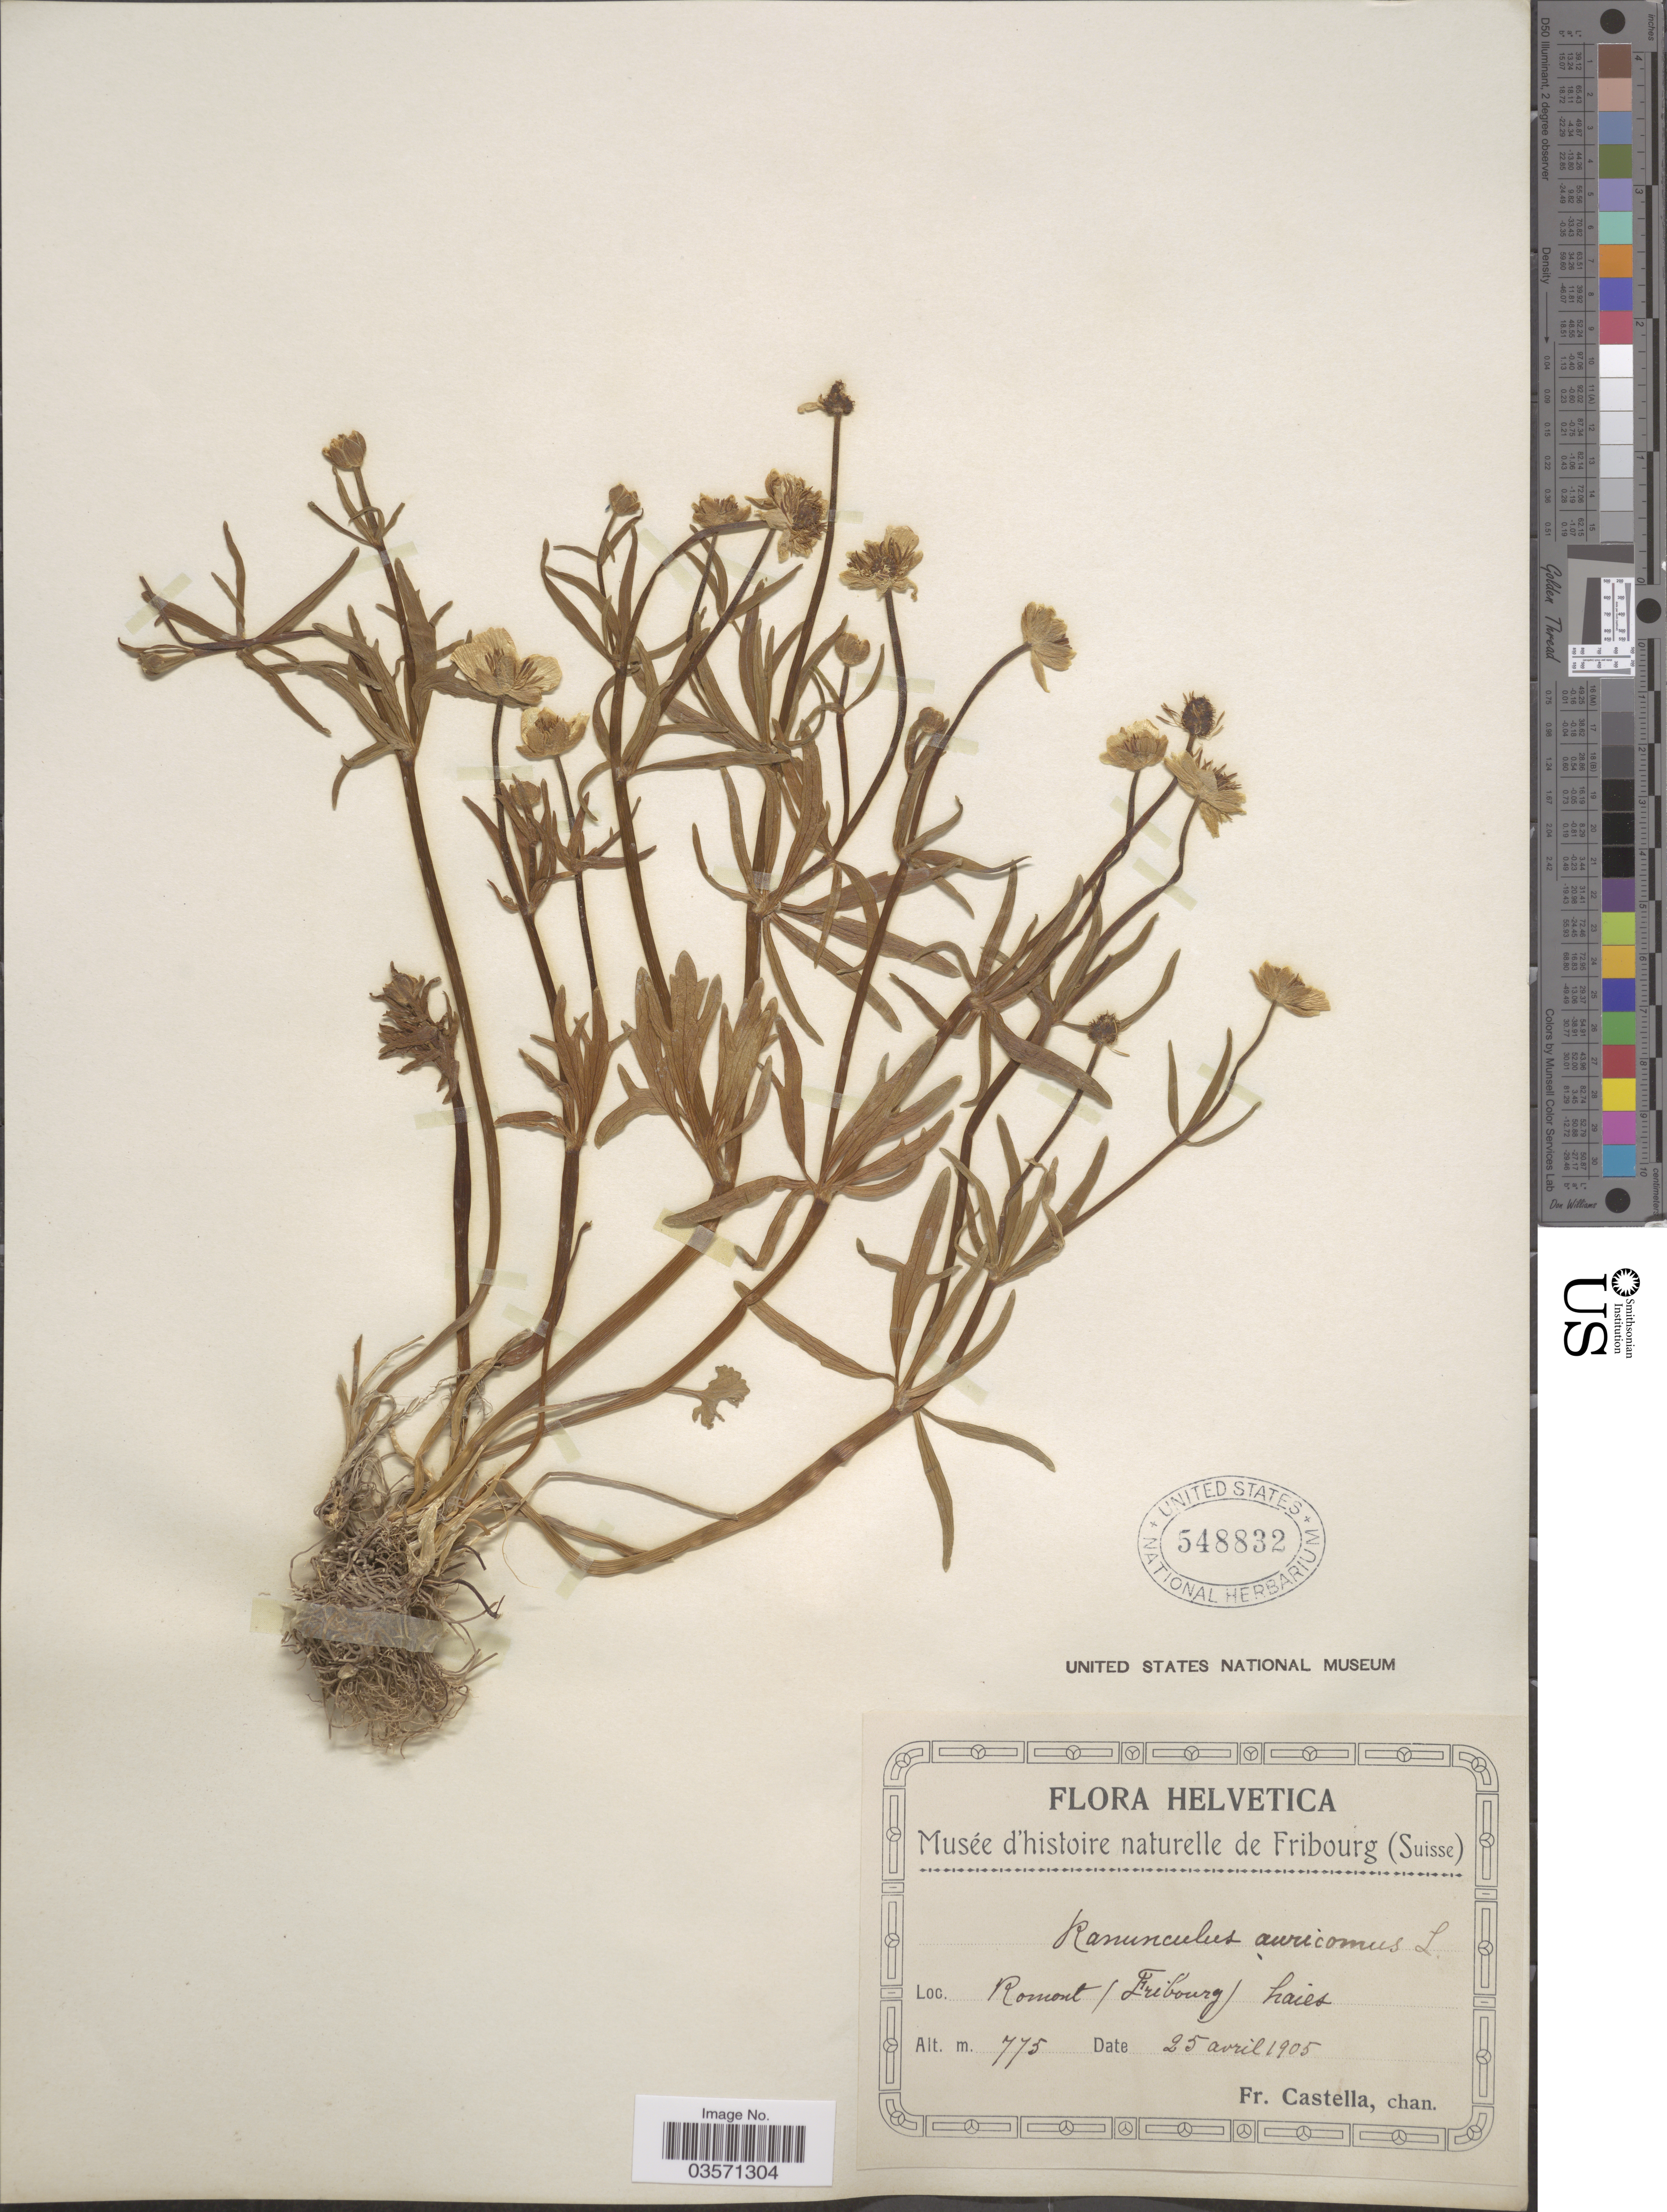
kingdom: Plantae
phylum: Tracheophyta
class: Magnoliopsida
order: Ranunculales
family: Ranunculaceae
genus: Ranunculus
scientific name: Ranunculus auricomus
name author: L.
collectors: Fr. Castella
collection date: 1905-04-25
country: Switzerland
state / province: Fribourg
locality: Helvetica. Romont haies.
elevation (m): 775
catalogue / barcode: US 548832